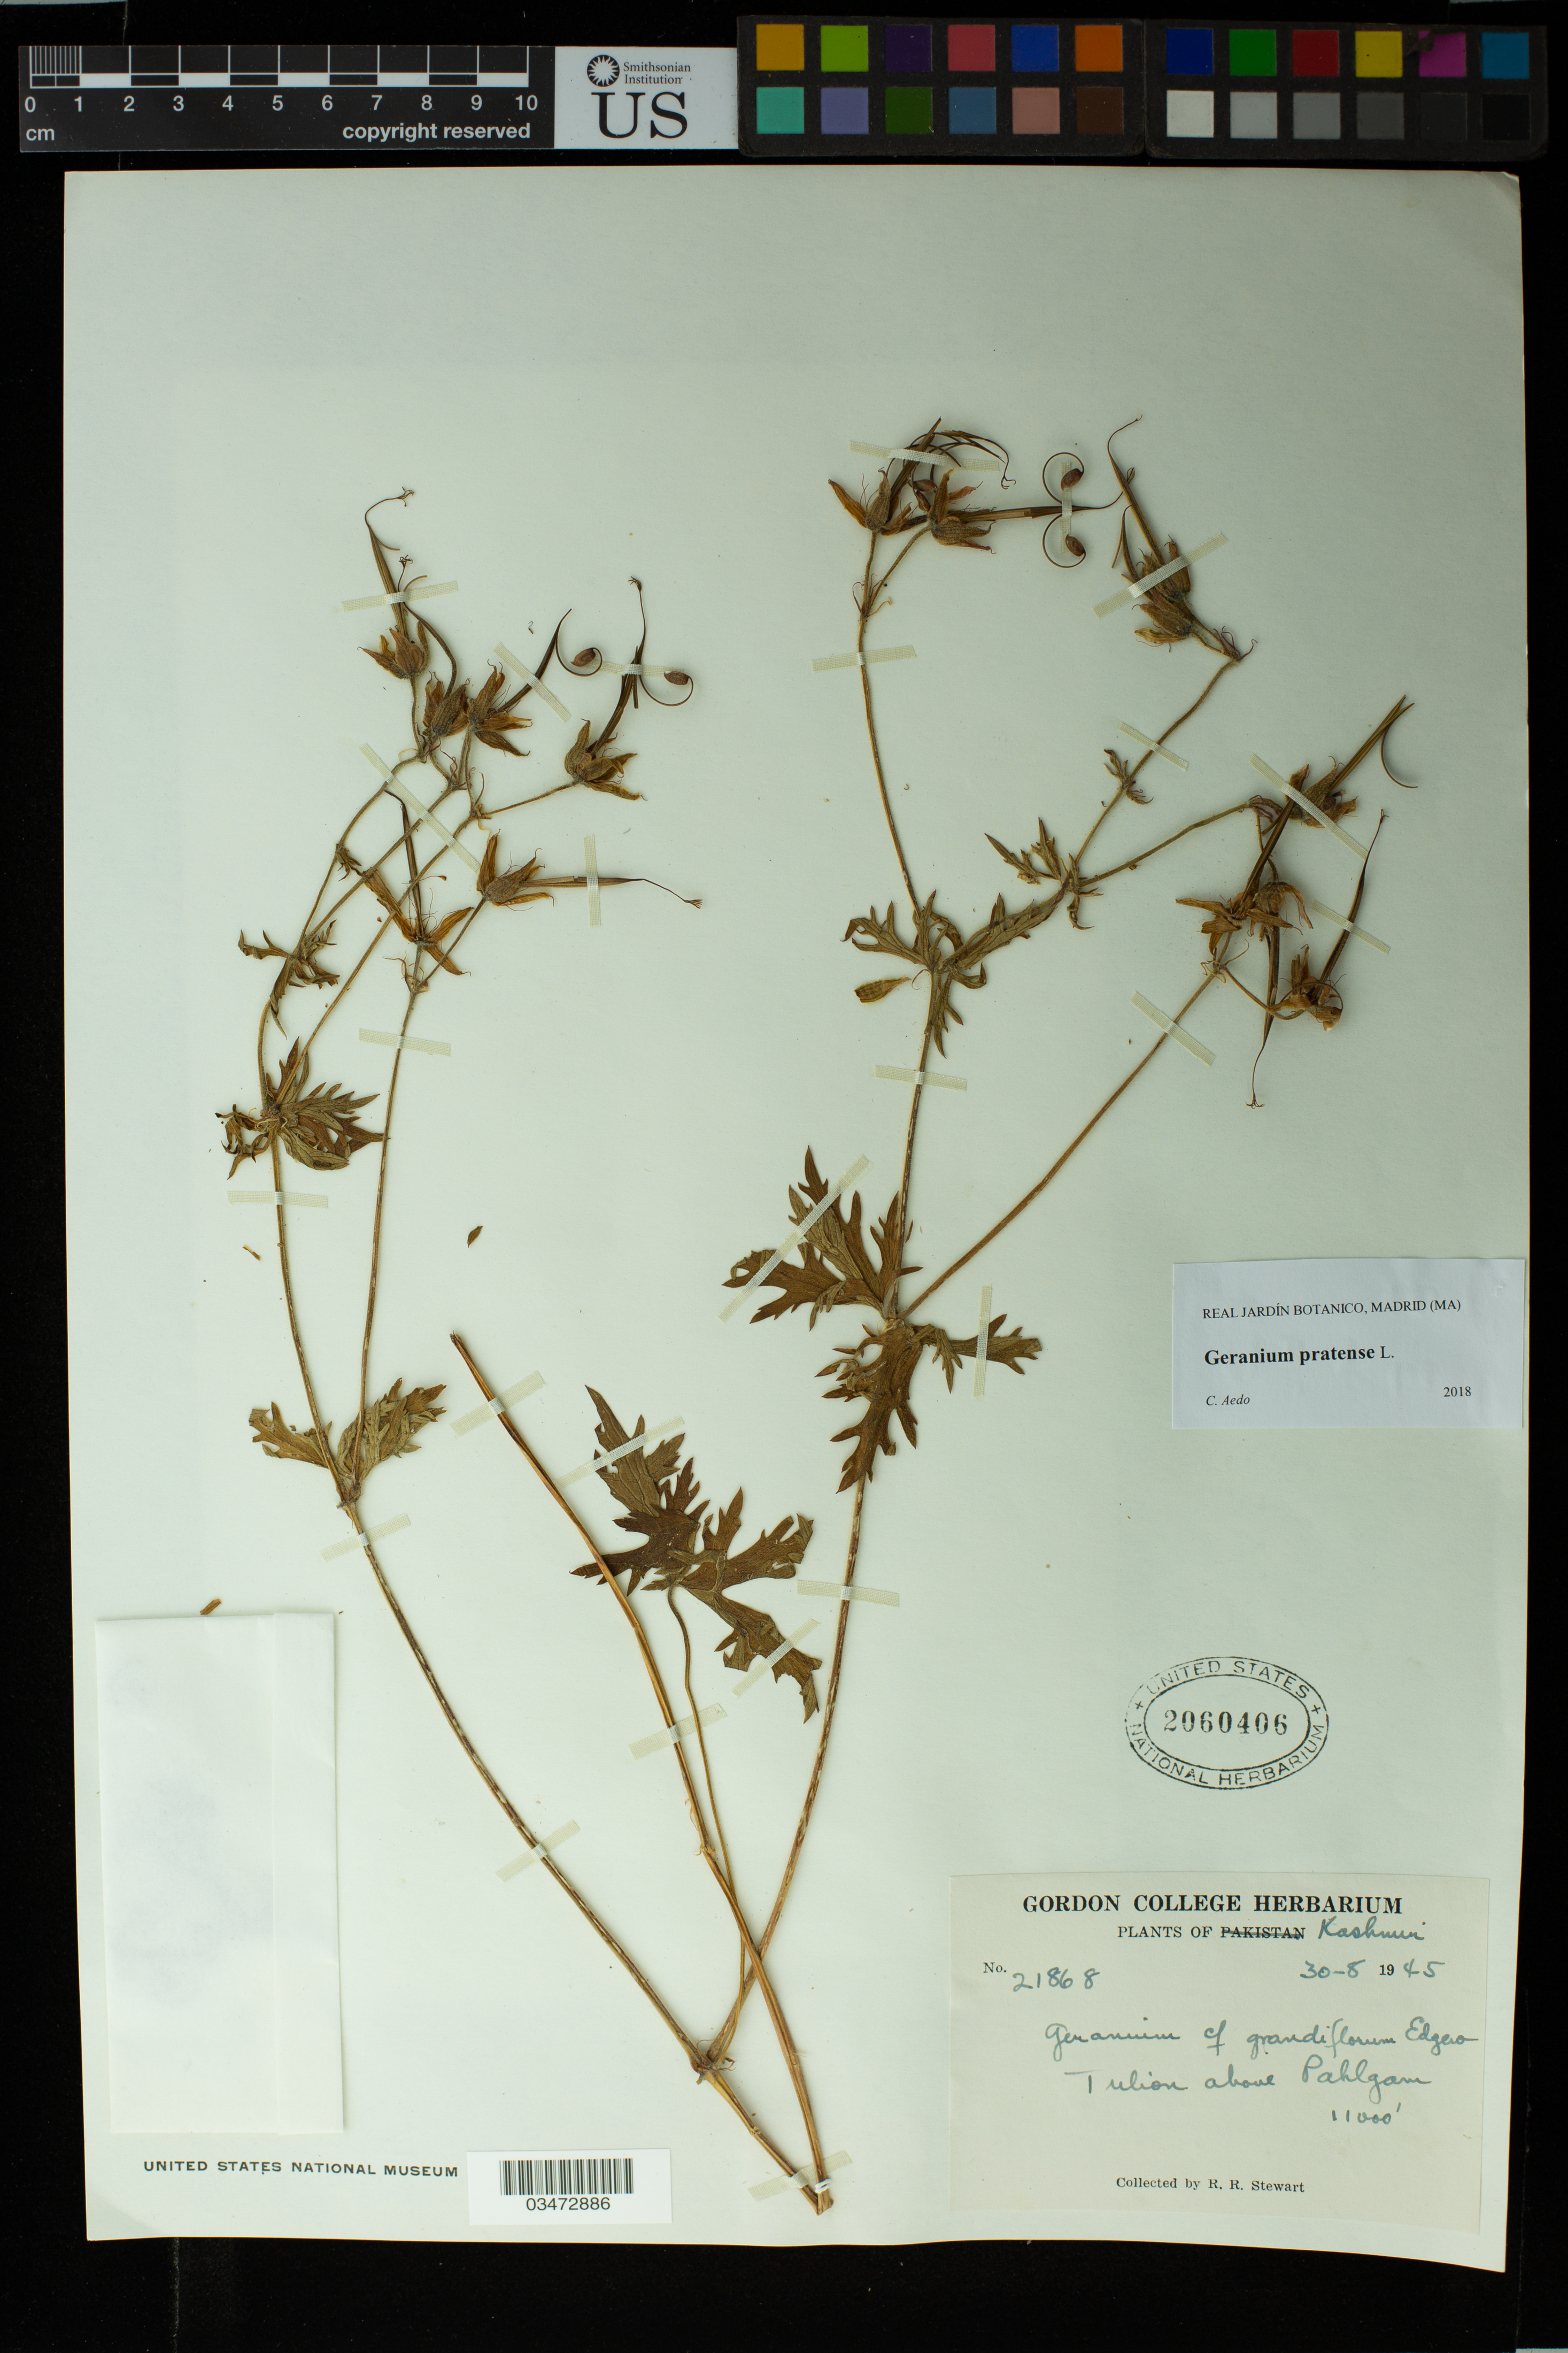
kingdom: Plantae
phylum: Tracheophyta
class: Magnoliopsida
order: Geraniales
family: Geraniaceae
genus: Geranium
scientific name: Geranium pratense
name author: L.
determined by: Aedo, C.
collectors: R. Stewart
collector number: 21868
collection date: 1945-08-30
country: India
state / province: Jammu and Kashmir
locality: Kashmir, Tulion above Pahlgam.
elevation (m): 3353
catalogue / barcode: US 2060406